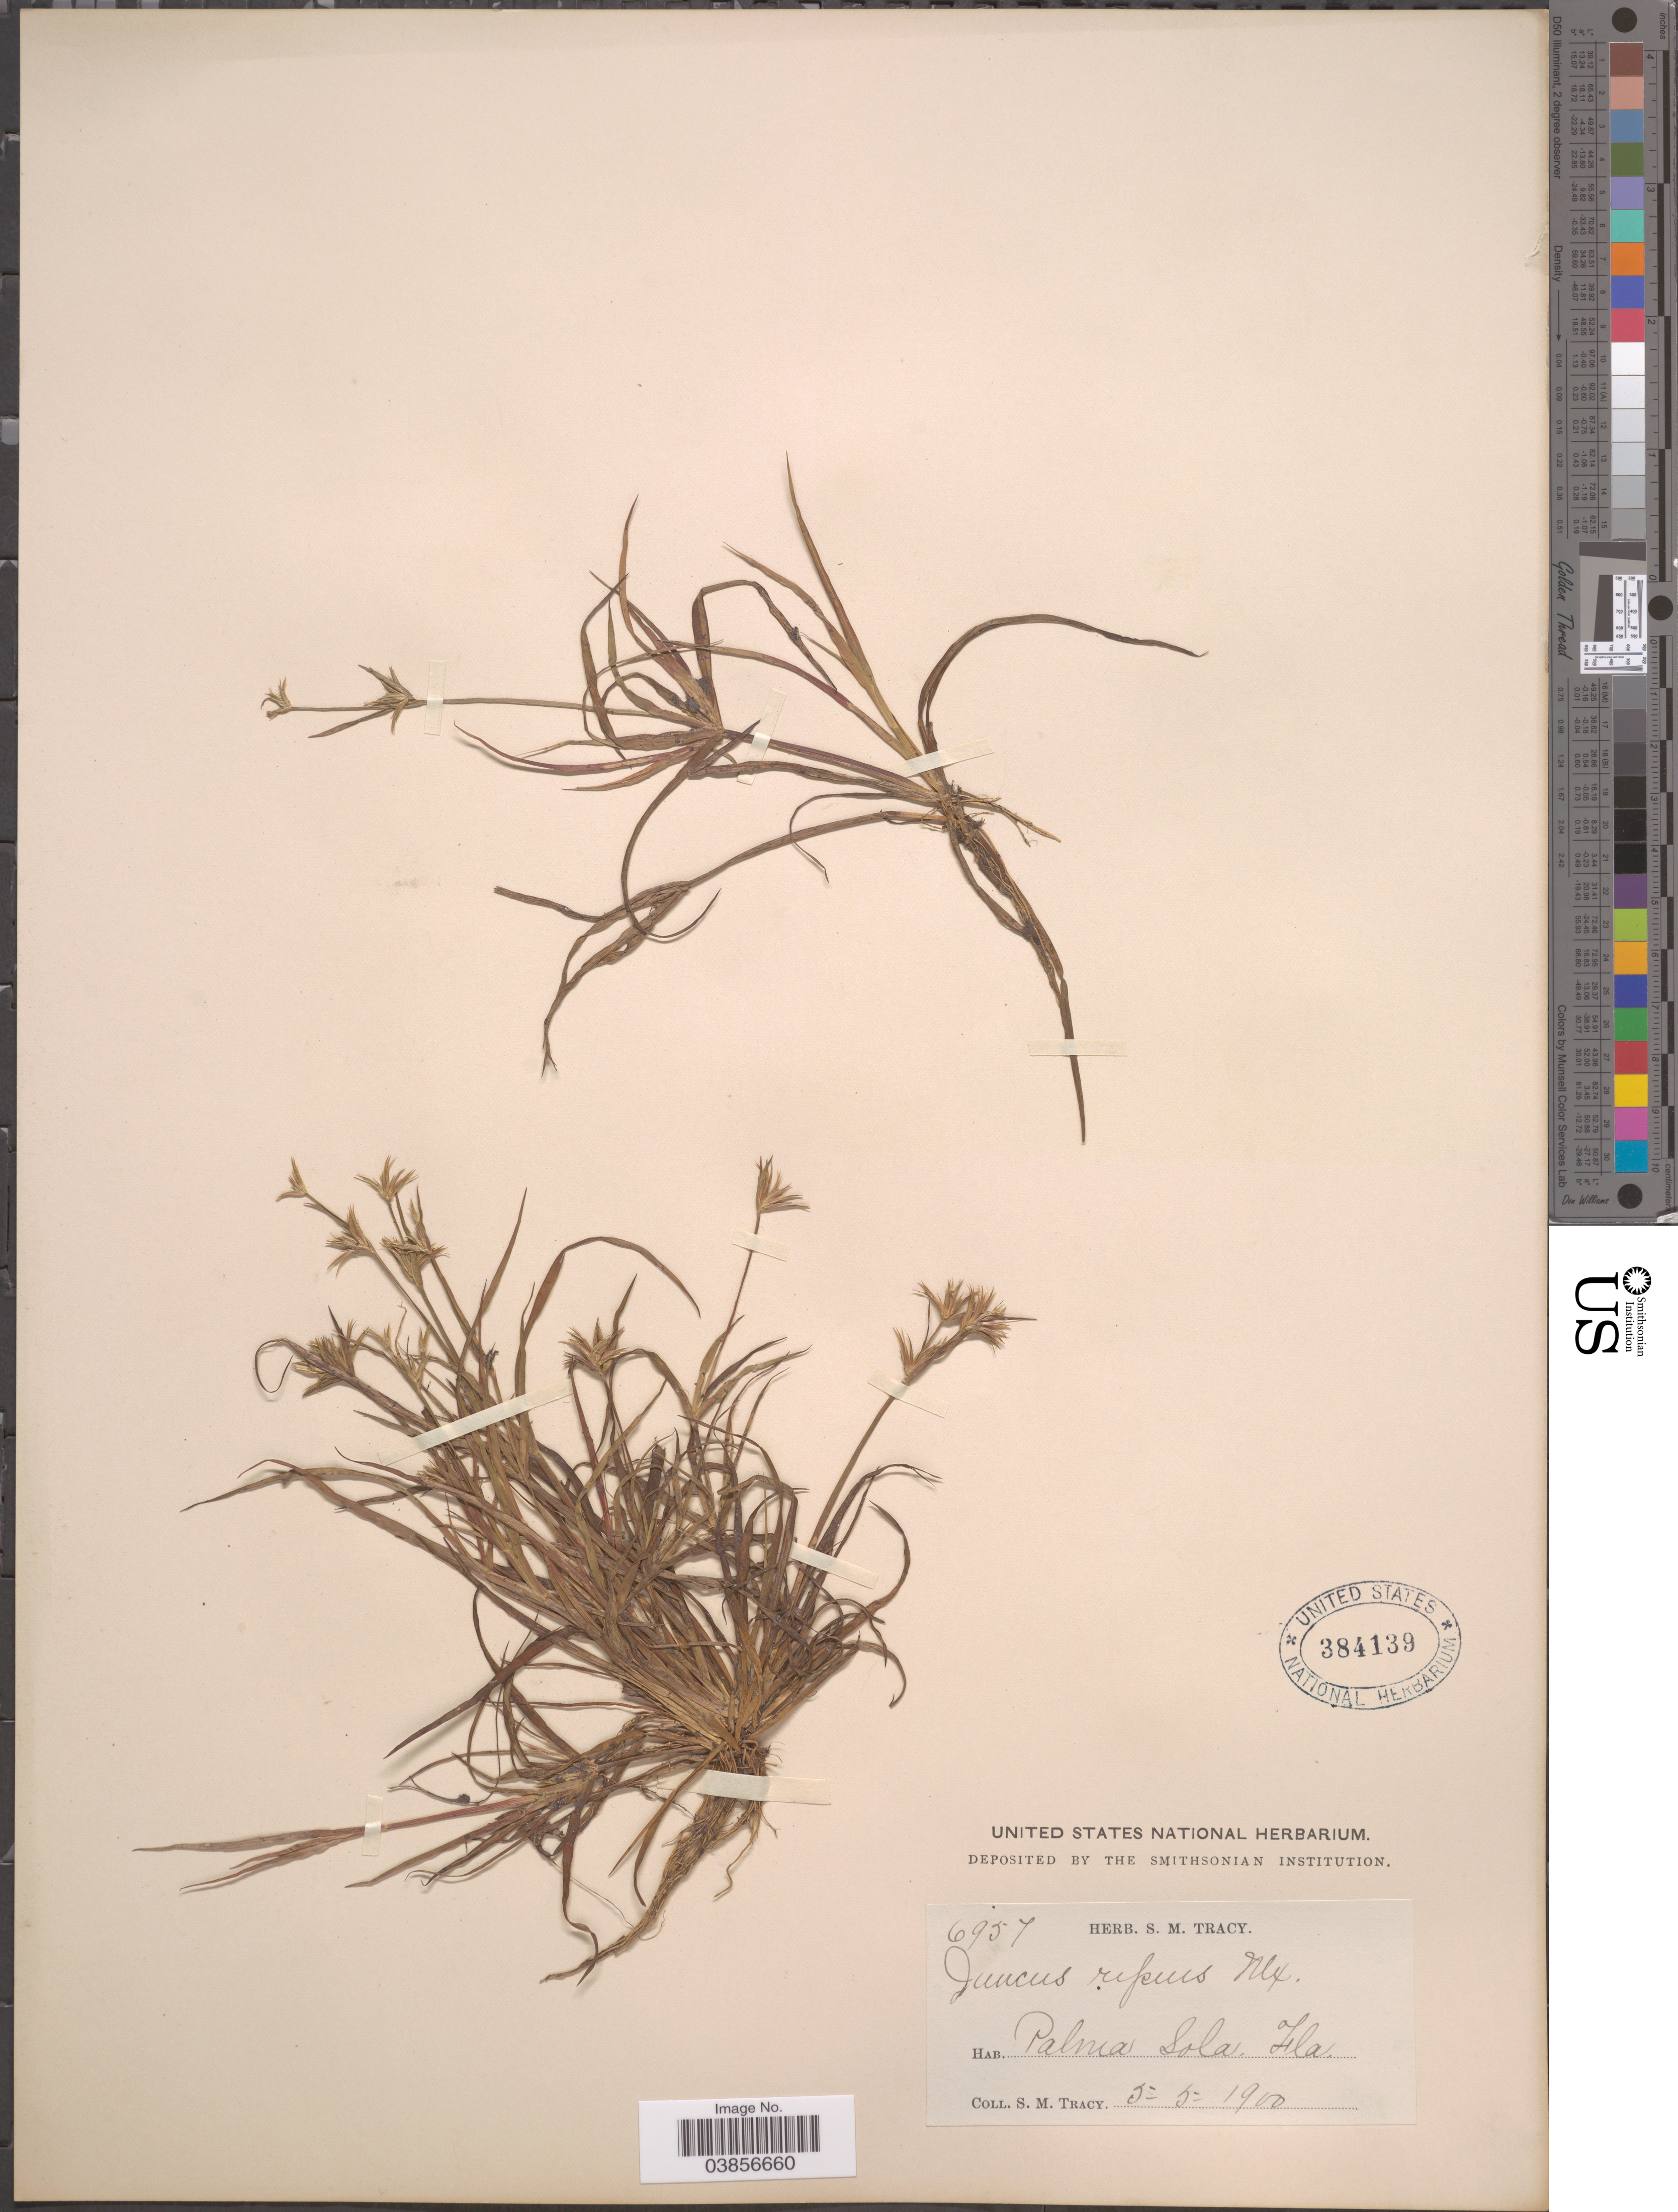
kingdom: Plantae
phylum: Tracheophyta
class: Liliopsida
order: Poales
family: Juncaceae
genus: Juncus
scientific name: Juncus repens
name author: Michx.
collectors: S. M. Tracy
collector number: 6957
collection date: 1900-05-05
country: United States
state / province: Florida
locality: Palma Sola.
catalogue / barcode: US 384139